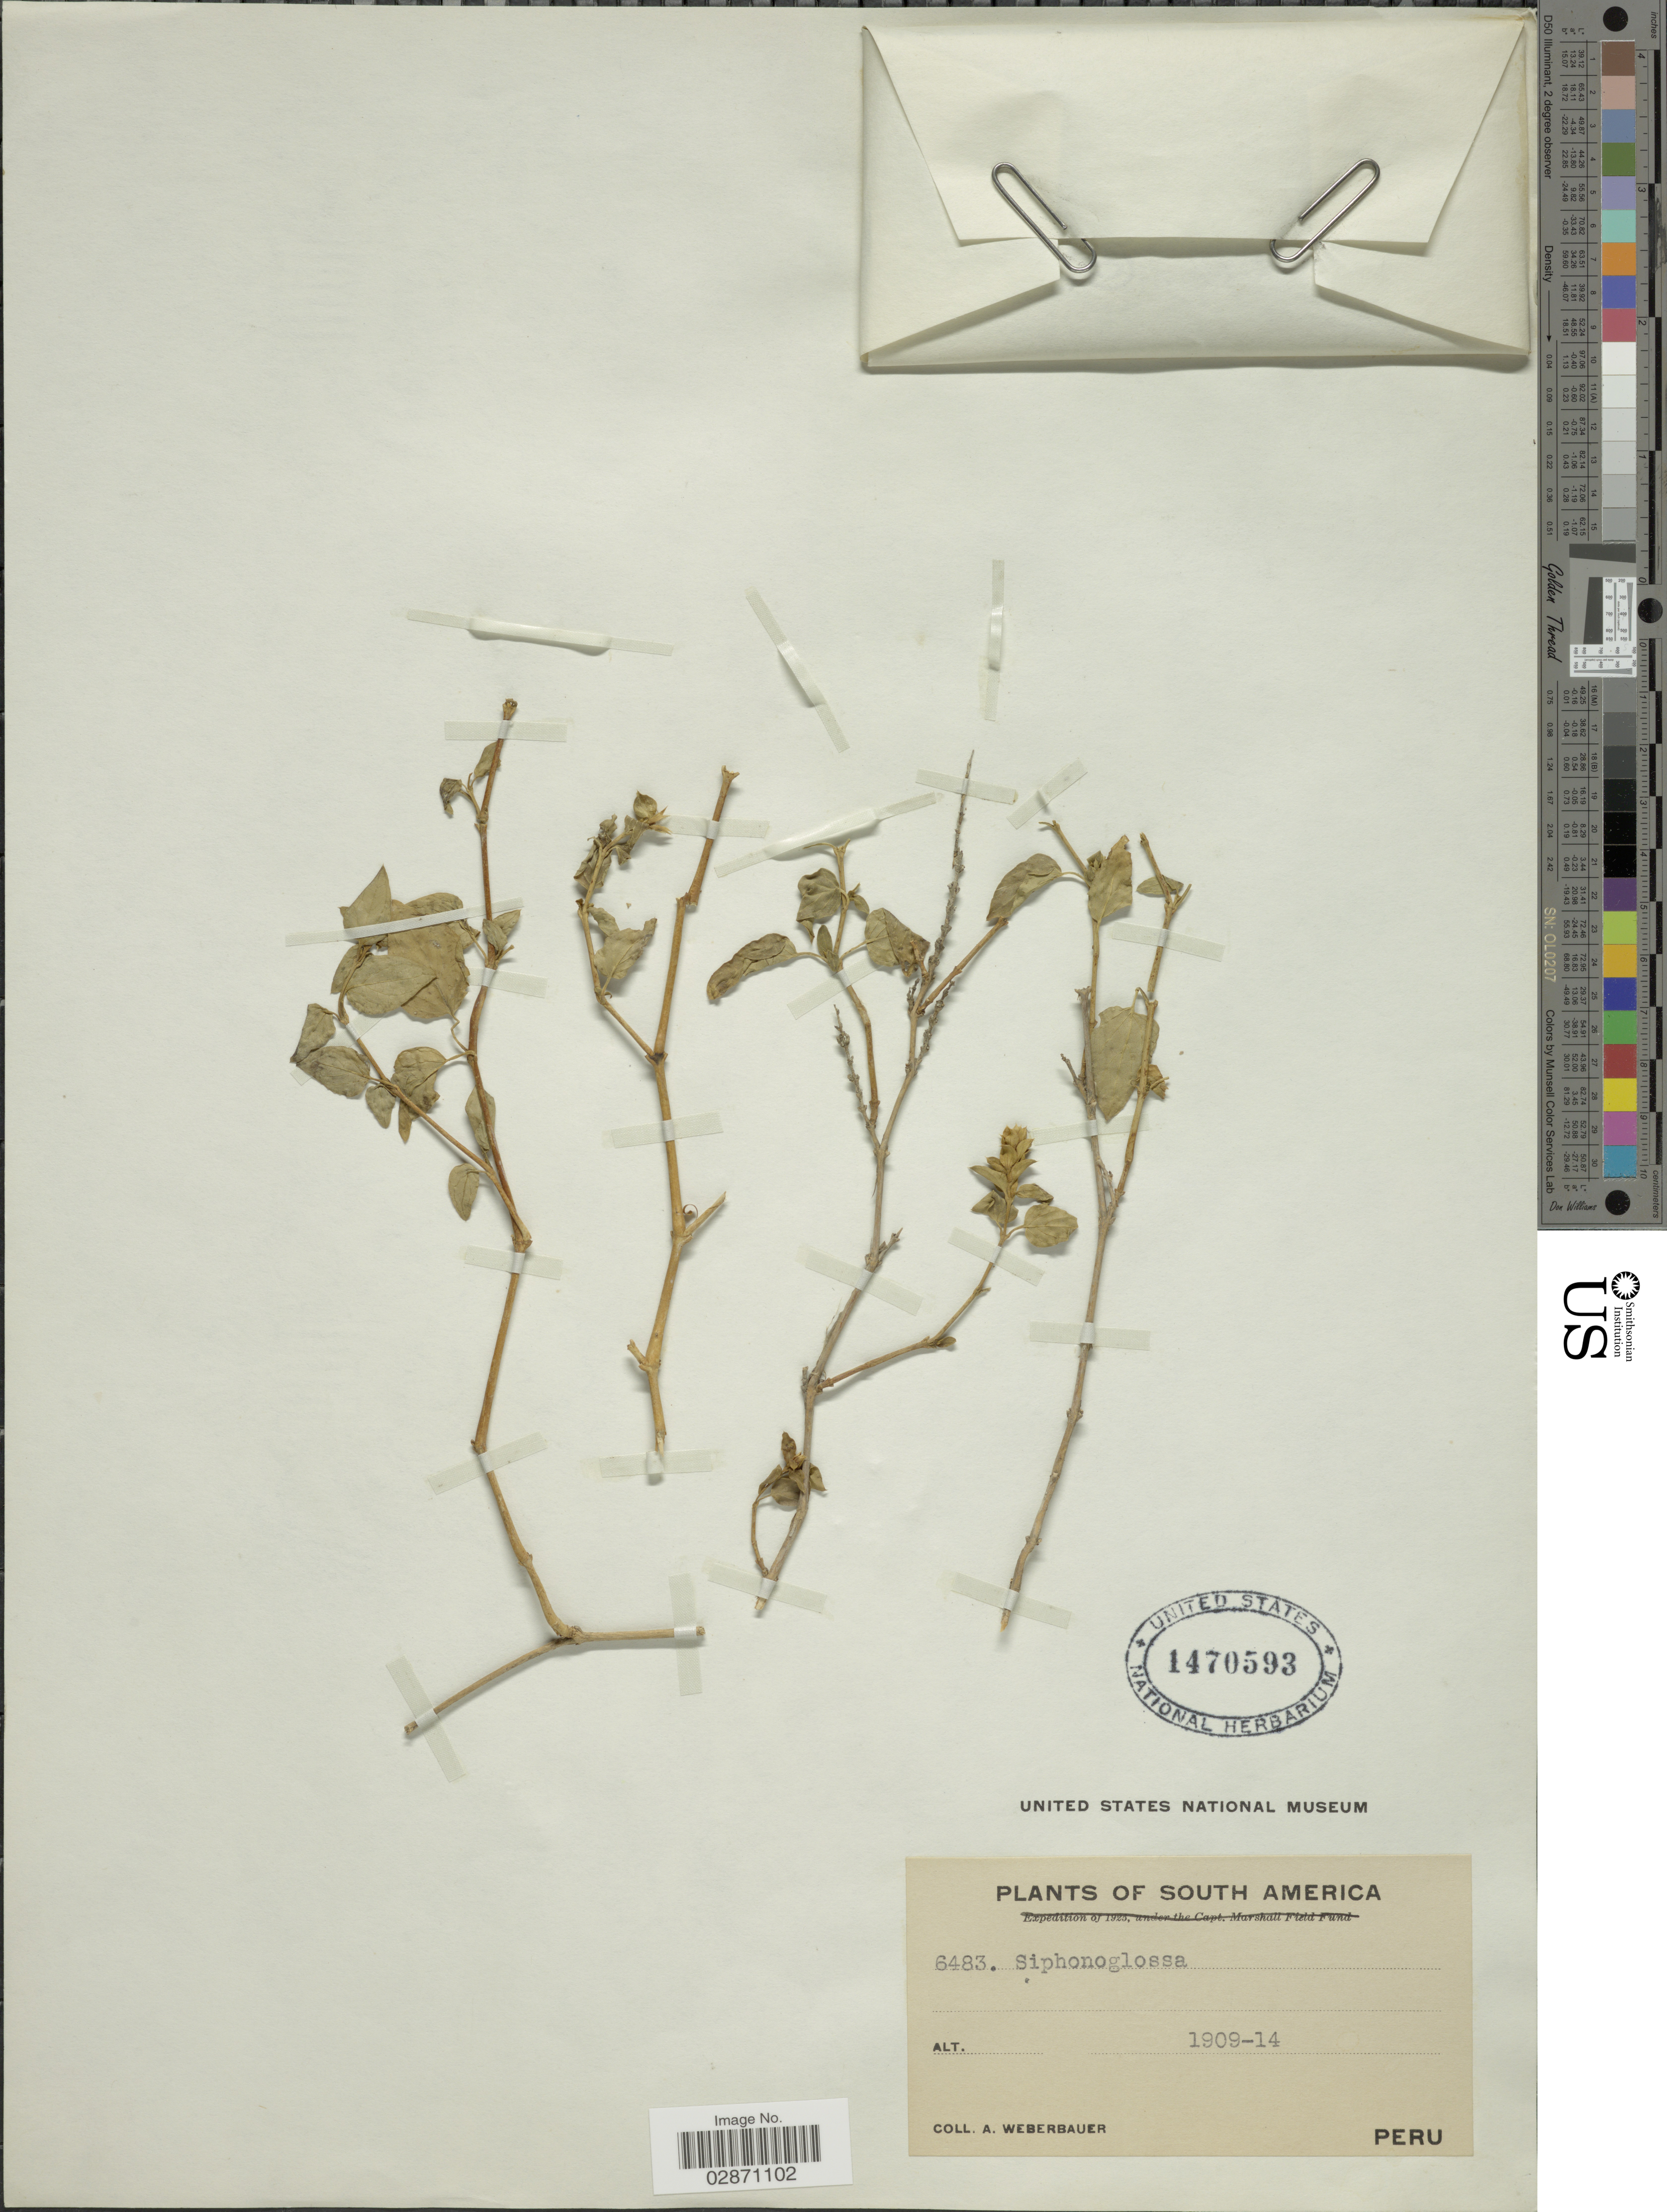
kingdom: Plantae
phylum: Tracheophyta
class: Magnoliopsida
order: Lamiales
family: Acanthaceae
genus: Tetramerium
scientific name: Tetramerium surcubambense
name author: T.F. Daniel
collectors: A. Weberbauer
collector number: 6483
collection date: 1909/1914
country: Peru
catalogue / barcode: US 1470593